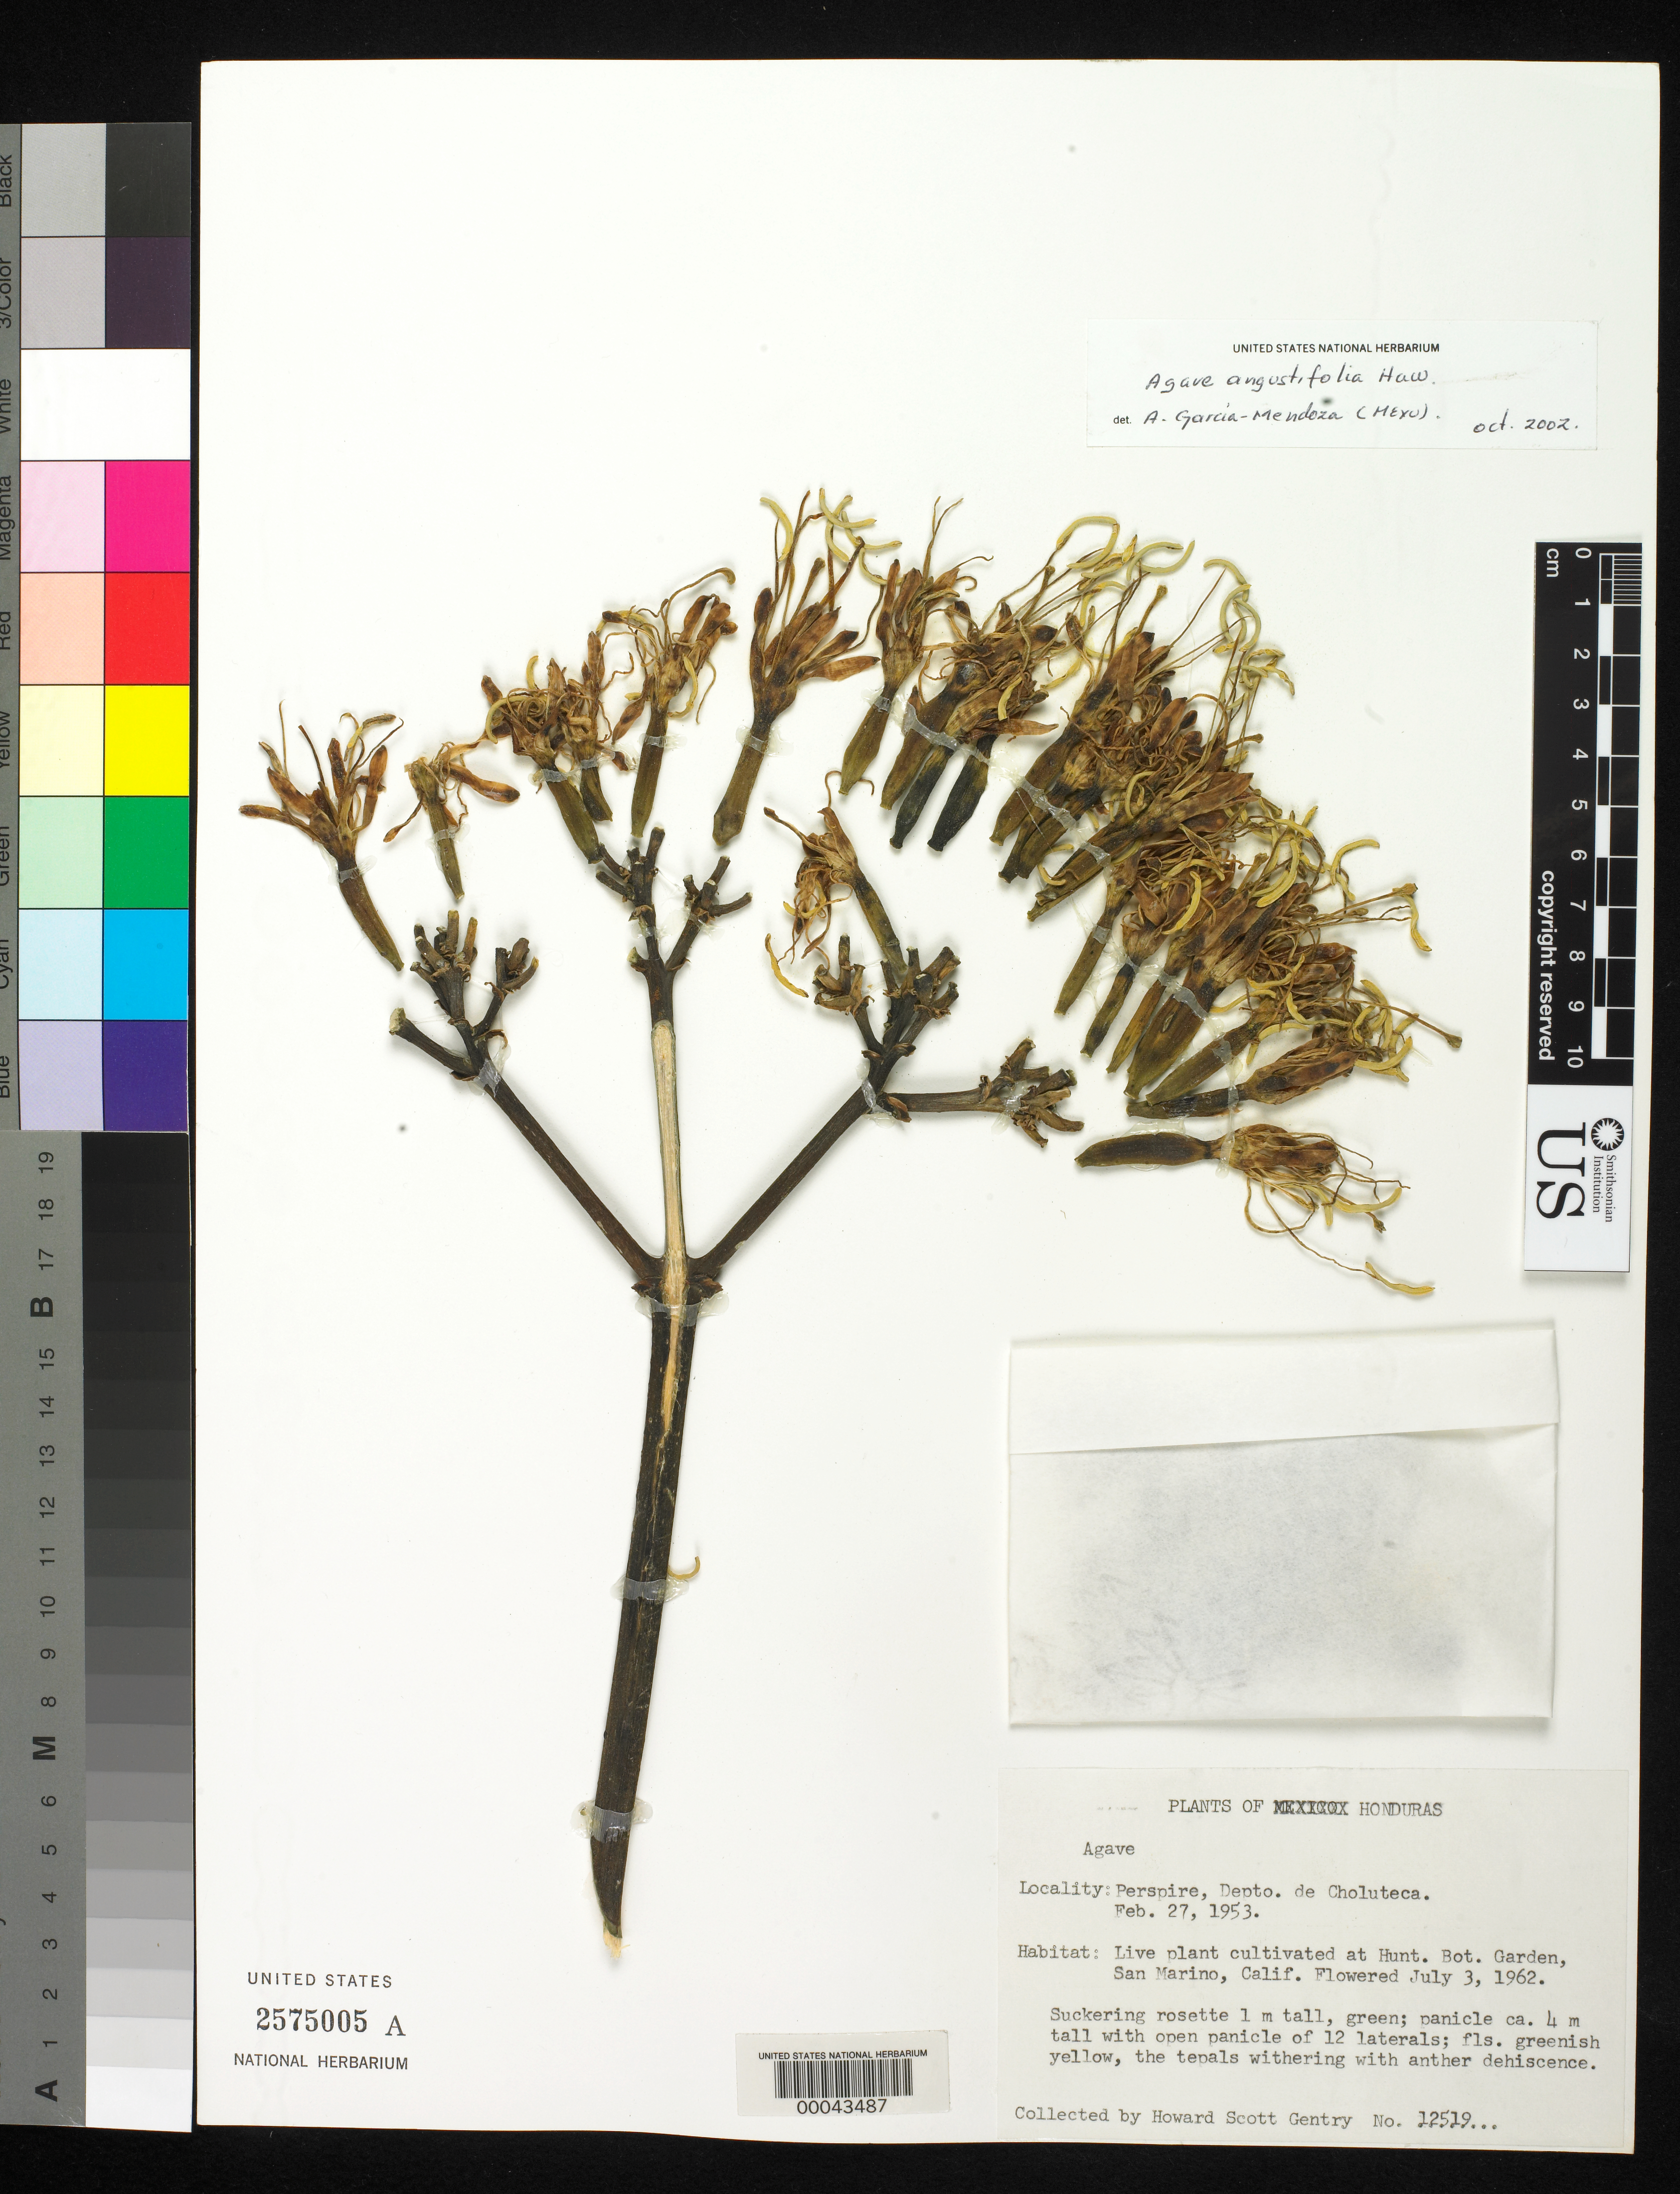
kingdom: Plantae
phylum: Tracheophyta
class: Liliopsida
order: Asparagales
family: Asparagaceae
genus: Agave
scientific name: Agave angustifolia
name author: Haw.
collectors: H. S. Gentry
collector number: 12519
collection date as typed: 27 Feb 1953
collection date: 1953-02-27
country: Honduras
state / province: Choluteca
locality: Perspire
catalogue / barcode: US 2575005A